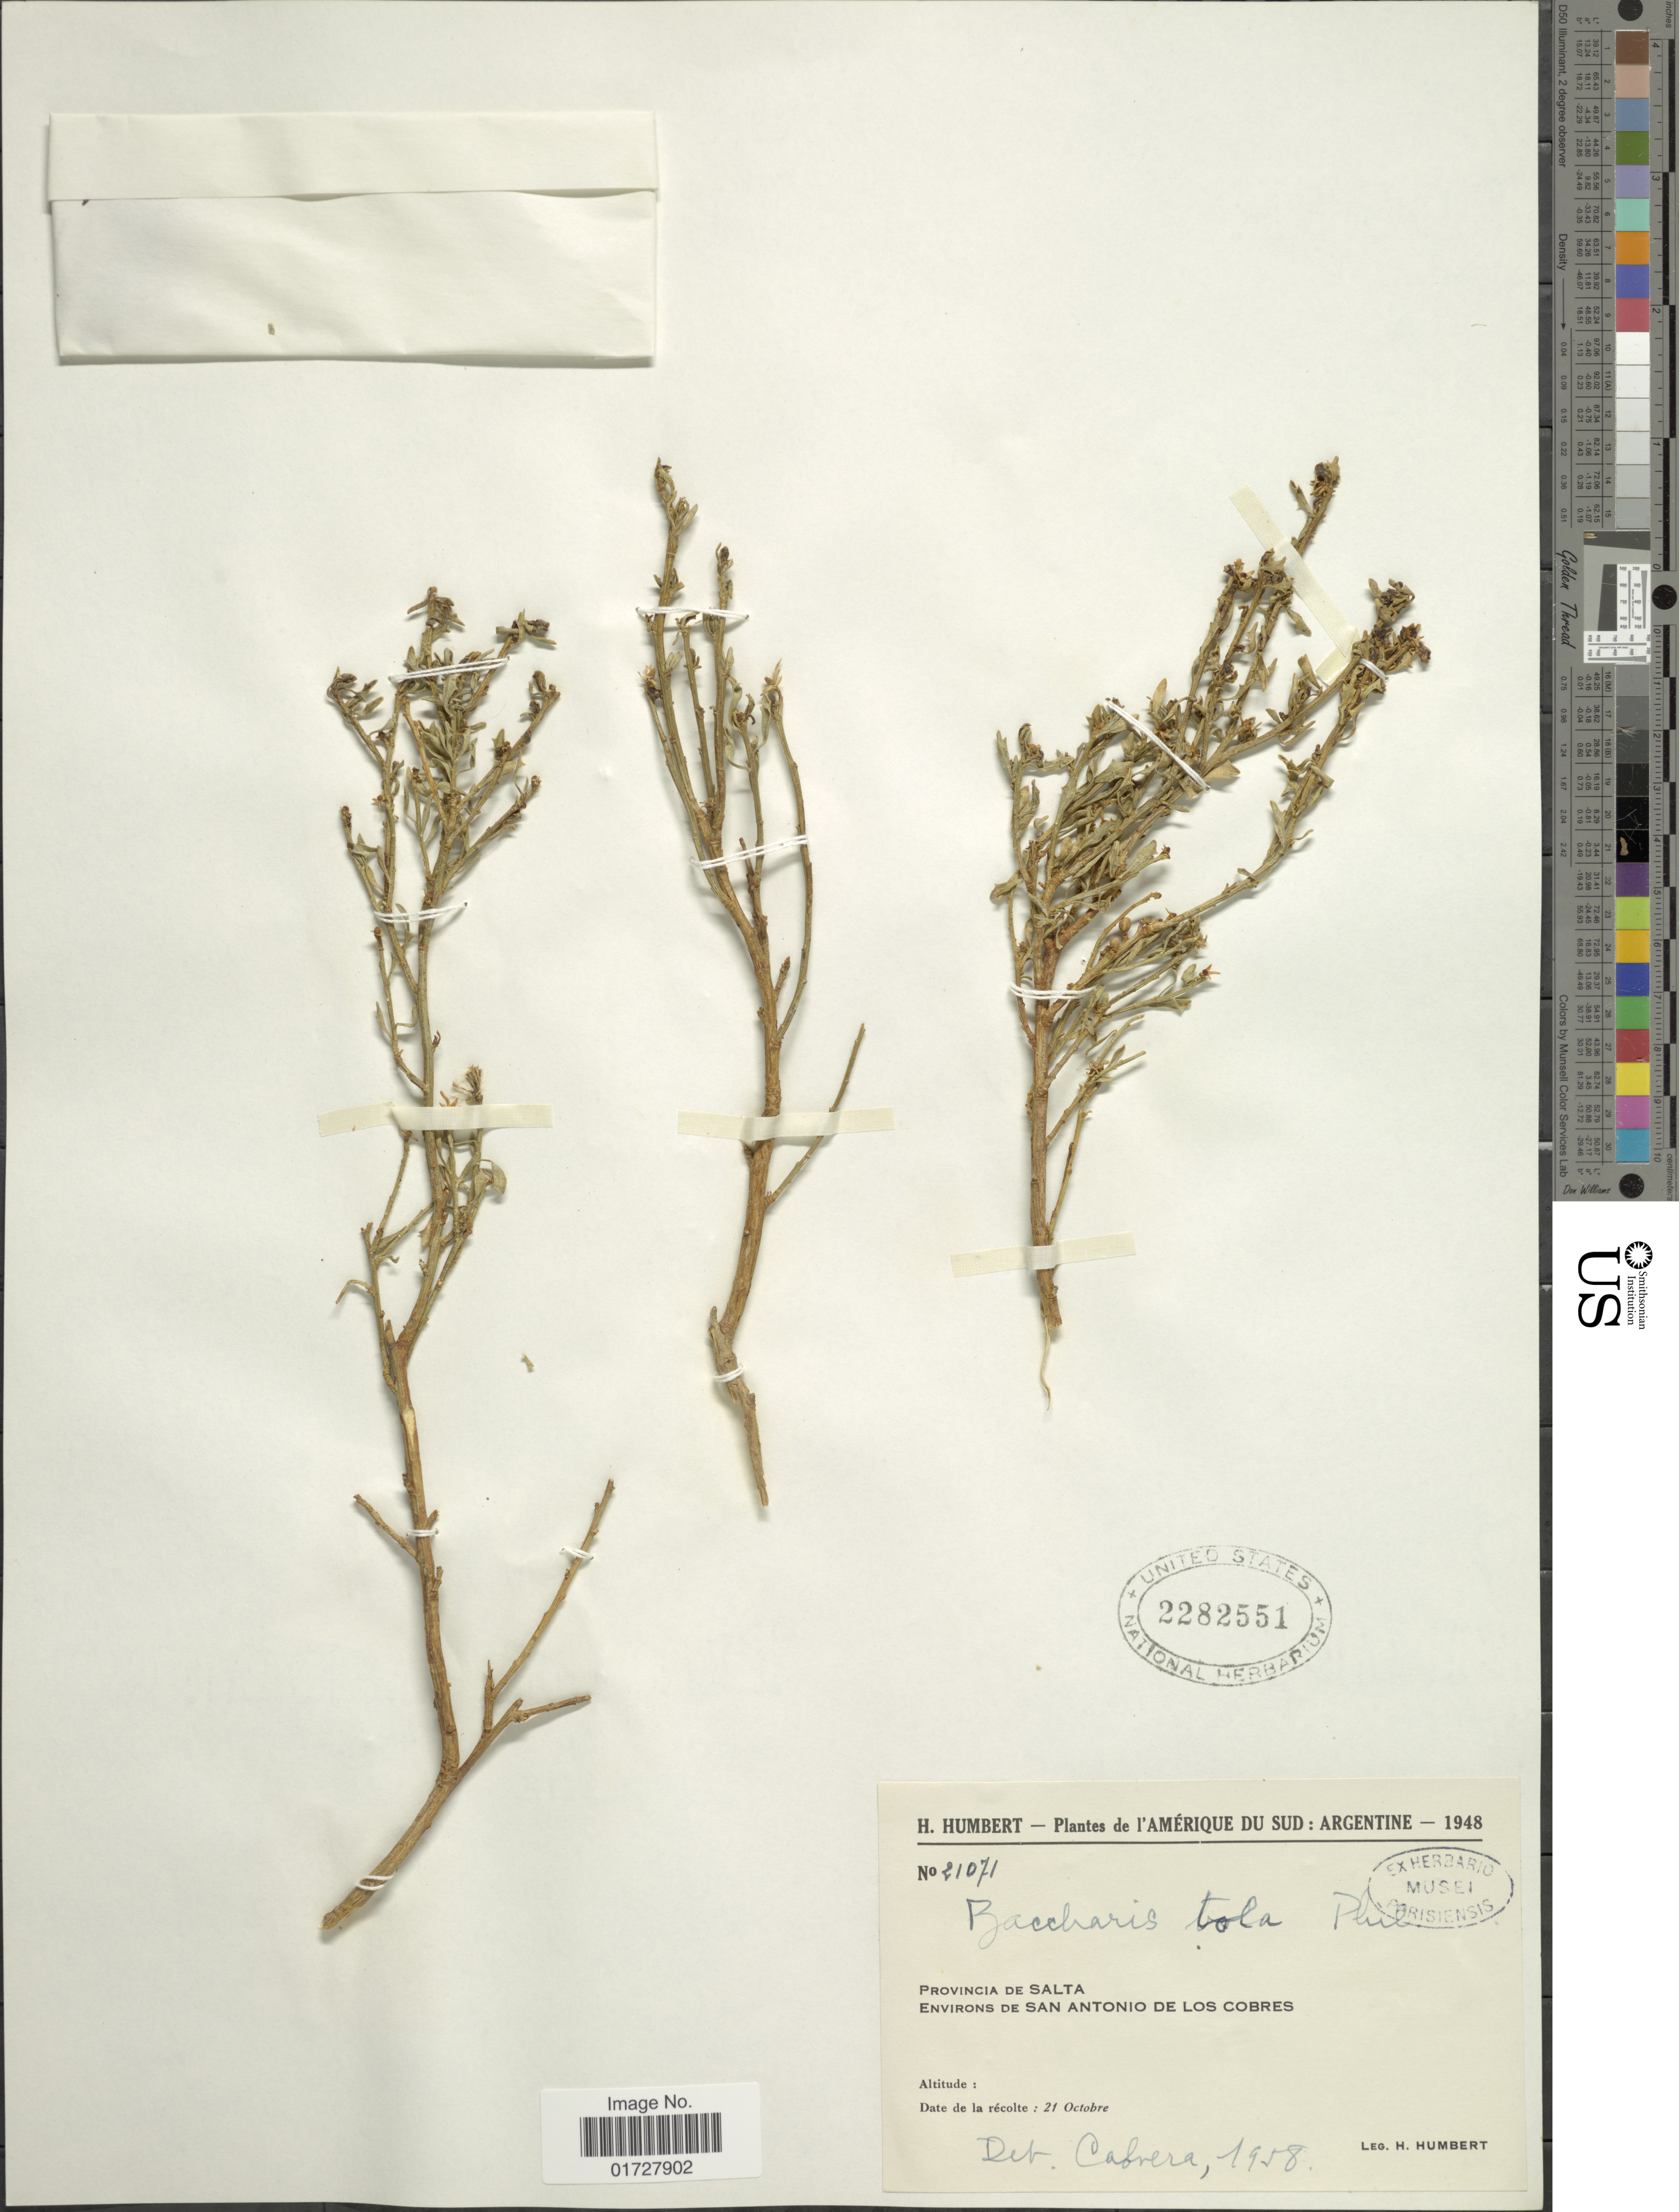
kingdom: Plantae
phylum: Tracheophyta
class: Magnoliopsida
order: Asterales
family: Asteraceae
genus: Baccharis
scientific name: Baccharis tola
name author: Phil.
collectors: H. Humbert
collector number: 21071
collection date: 1948-10-21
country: Argentina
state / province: Salta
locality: Environs de San Antonio de Los Cobres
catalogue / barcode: US 2282551